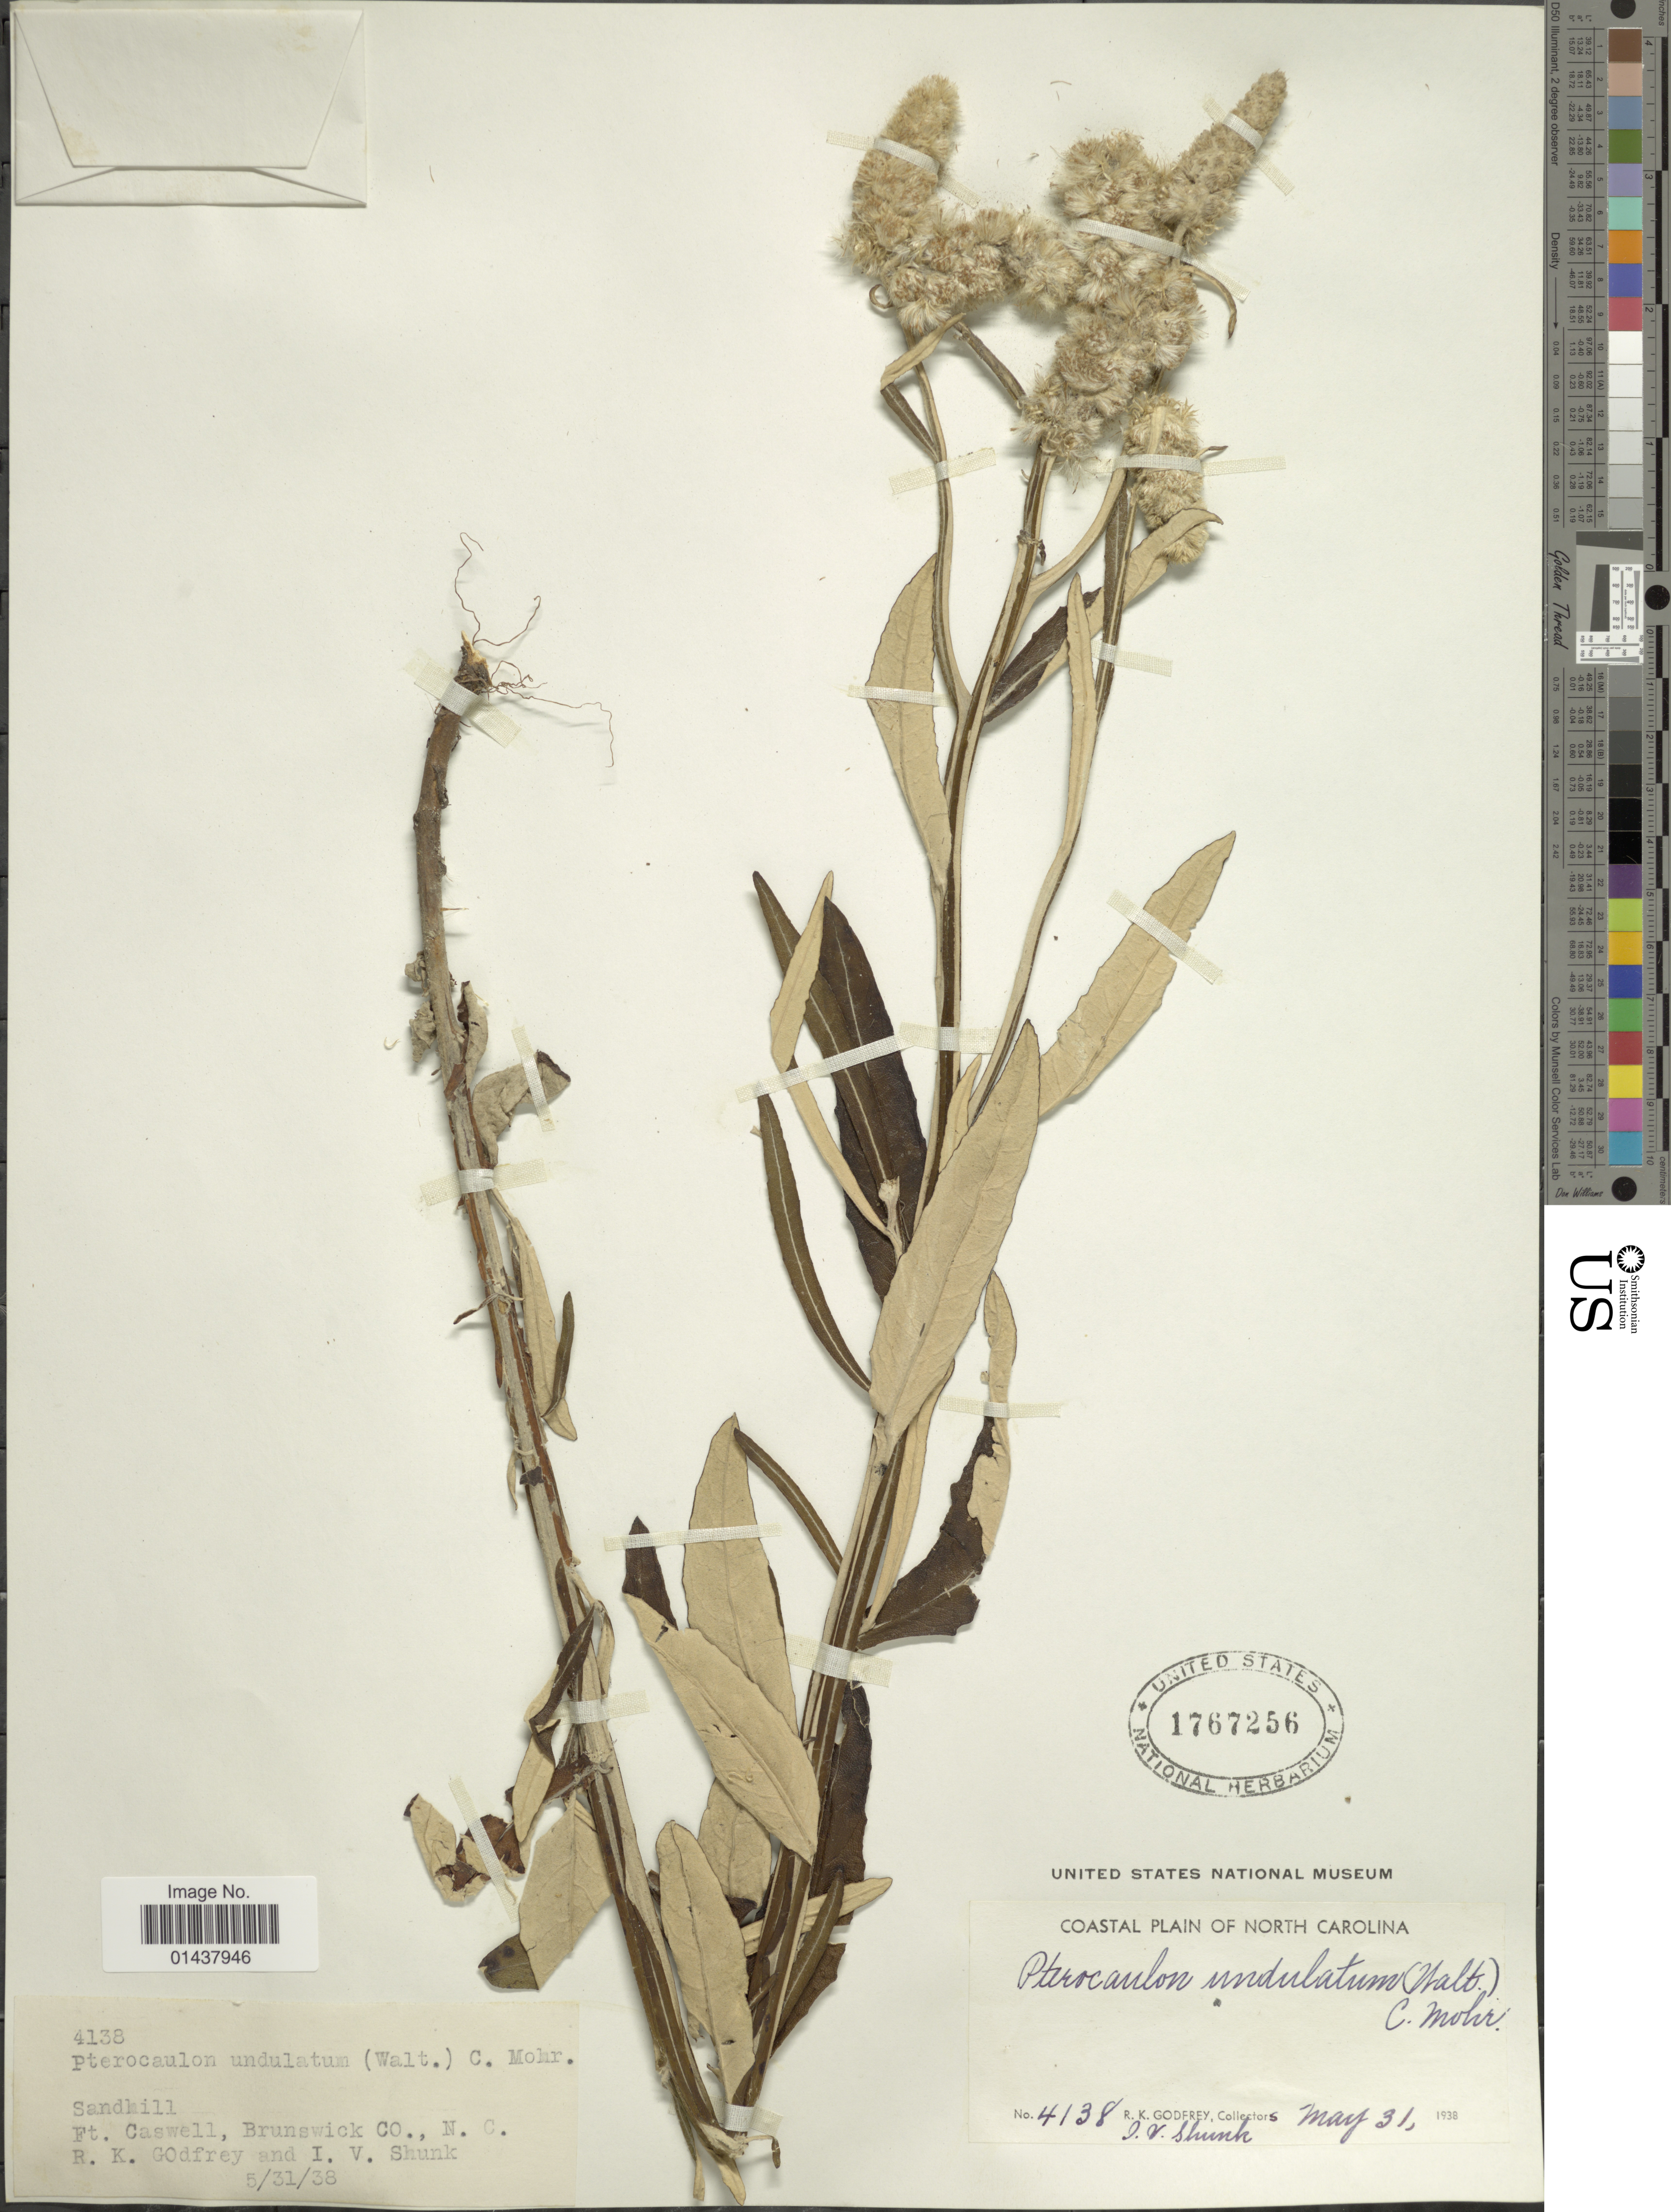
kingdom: Plantae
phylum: Tracheophyta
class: Magnoliopsida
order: Asterales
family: Asteraceae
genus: Pterocaulon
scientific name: Pterocaulon undulatum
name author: C. Mohr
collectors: R. K. Godfrey & I. Shunk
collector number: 4138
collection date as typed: Transcribed d/m/y: 31/5/38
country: United States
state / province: North Carolina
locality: Ft. Caswell, Brunswick Co. N.C.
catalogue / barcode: US 1767256